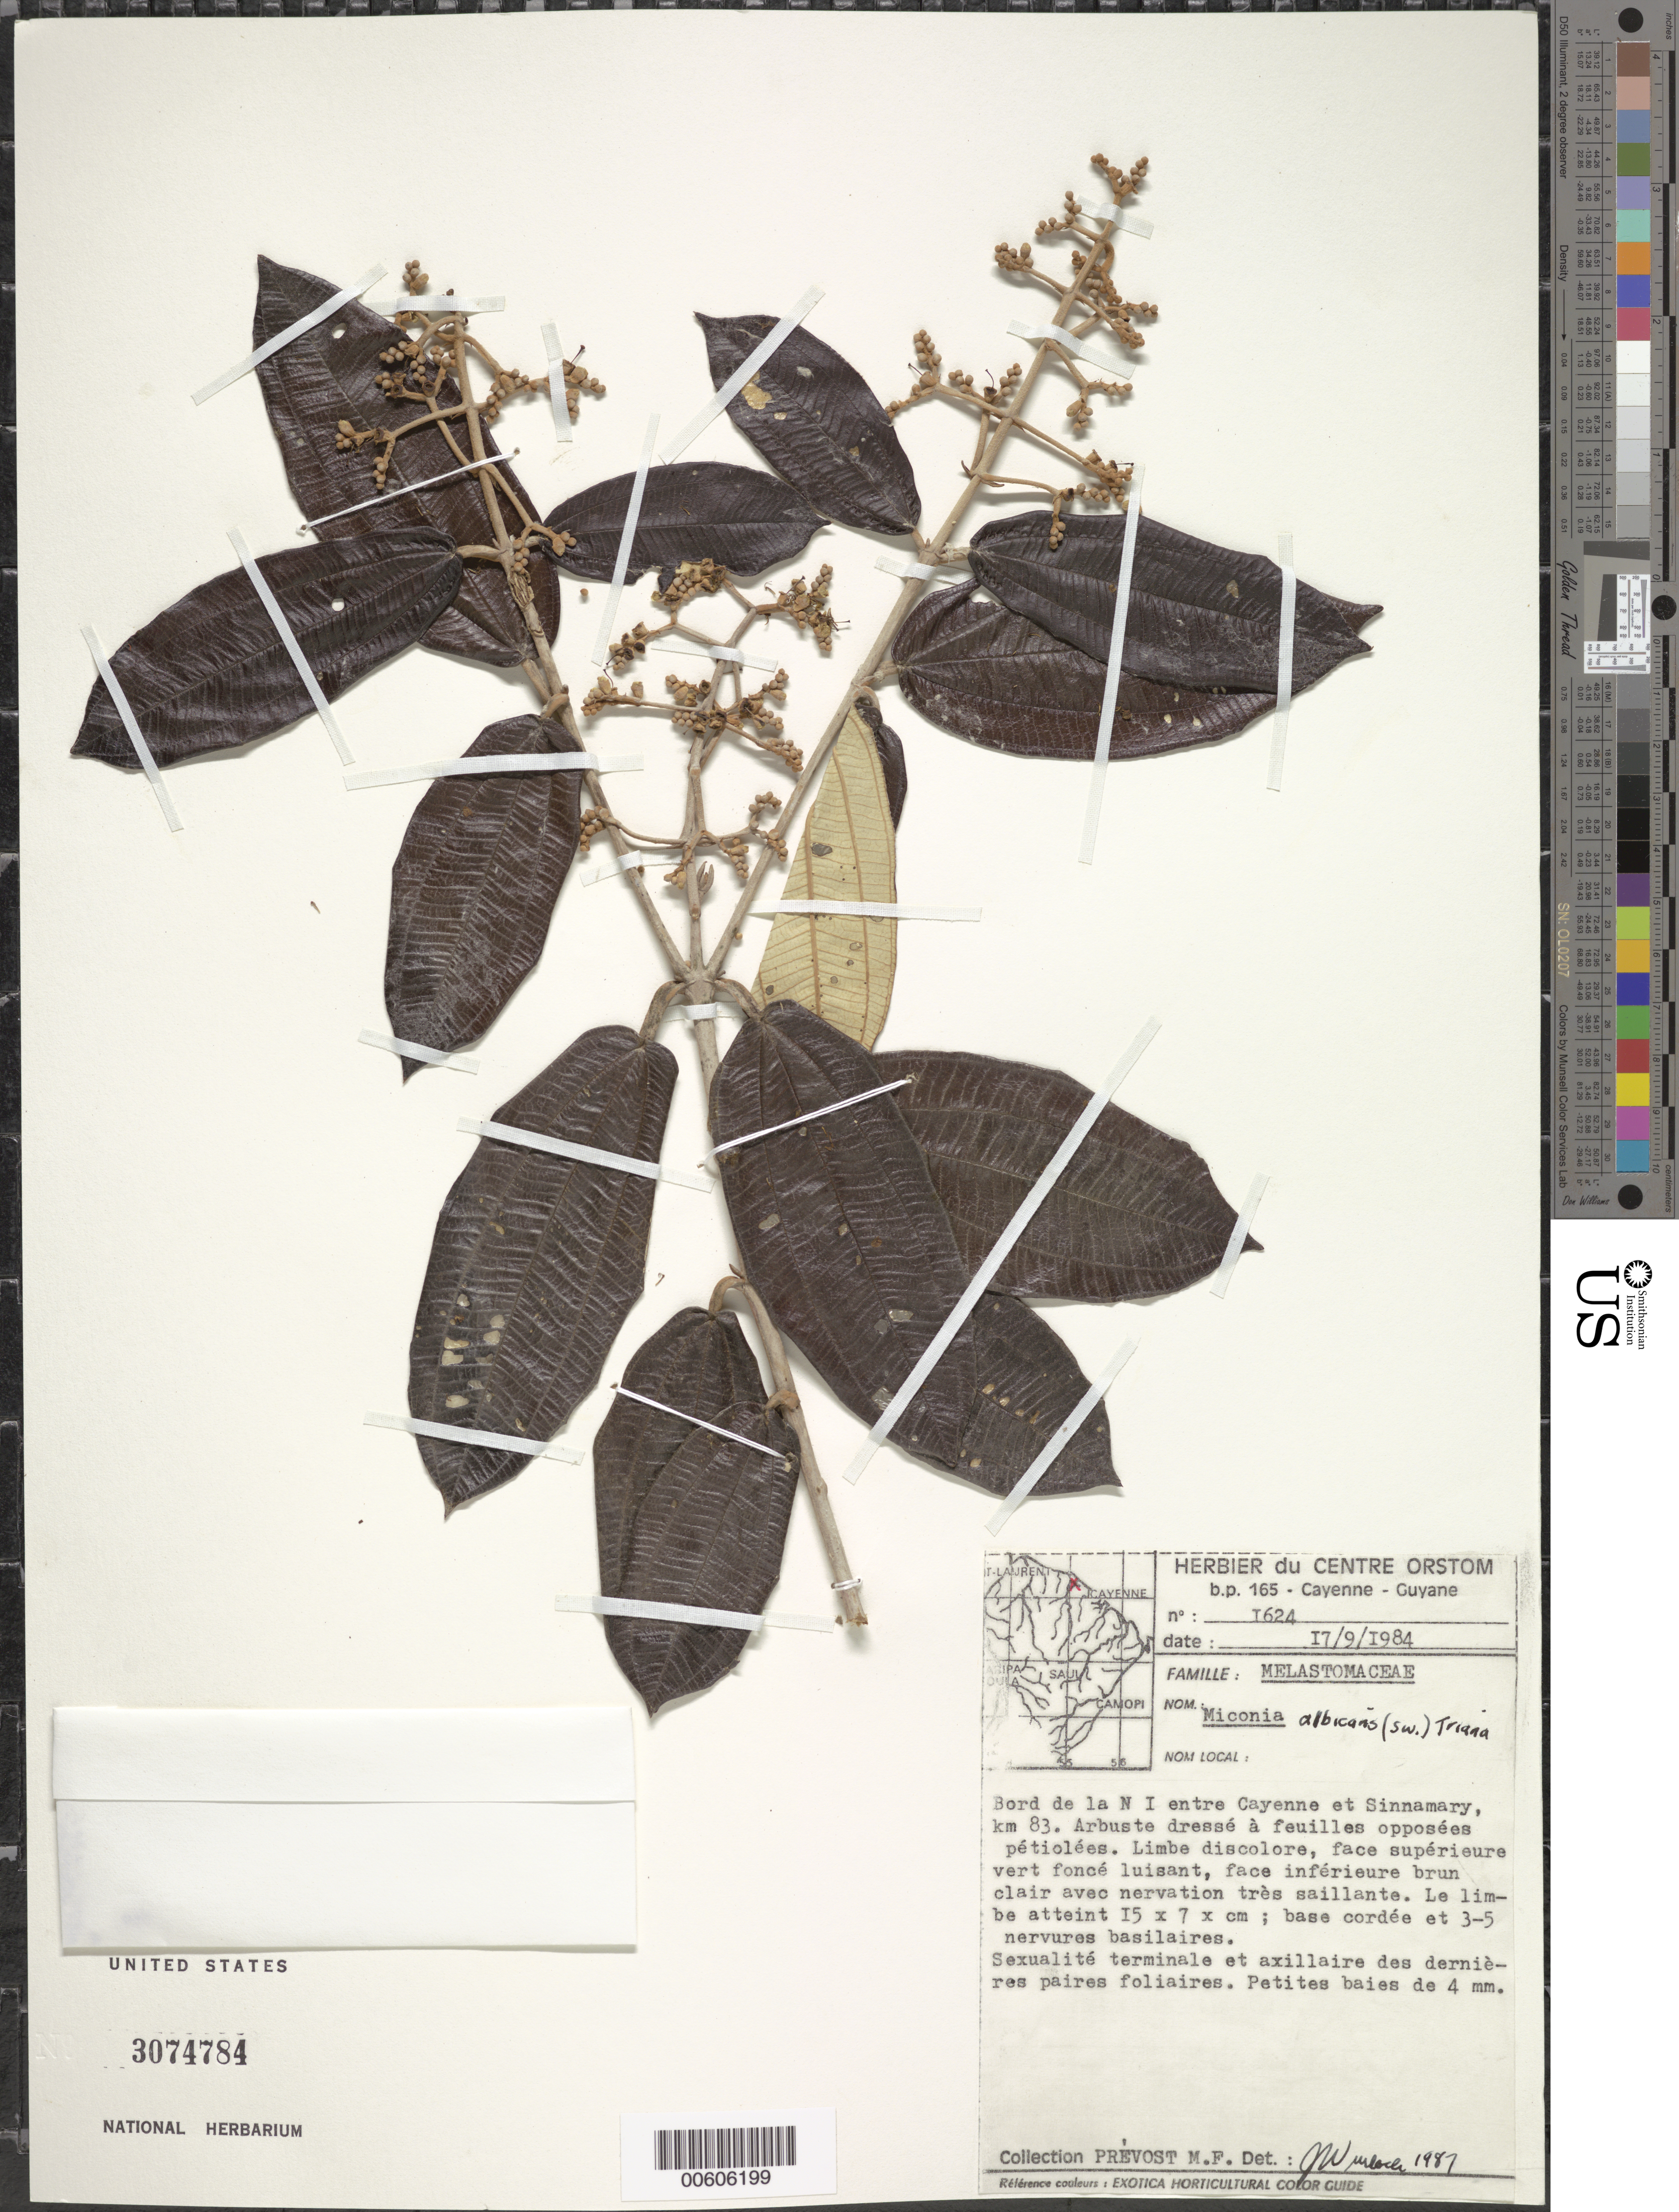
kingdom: Plantae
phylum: Tracheophyta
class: Magnoliopsida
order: Myrtales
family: Melastomataceae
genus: Miconia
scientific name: Miconia albicans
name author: (Sw.) Triana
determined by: Wurdack, John J., (US), US (UNITED STATES)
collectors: M.-F. Prévost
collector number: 1624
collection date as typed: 17-Sep-84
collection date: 1984-09-17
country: French Guiana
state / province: Cayenne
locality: Cayenne, bord de la N1 entre Cayenne & Sinnamary, km 83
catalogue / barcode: US 3074784